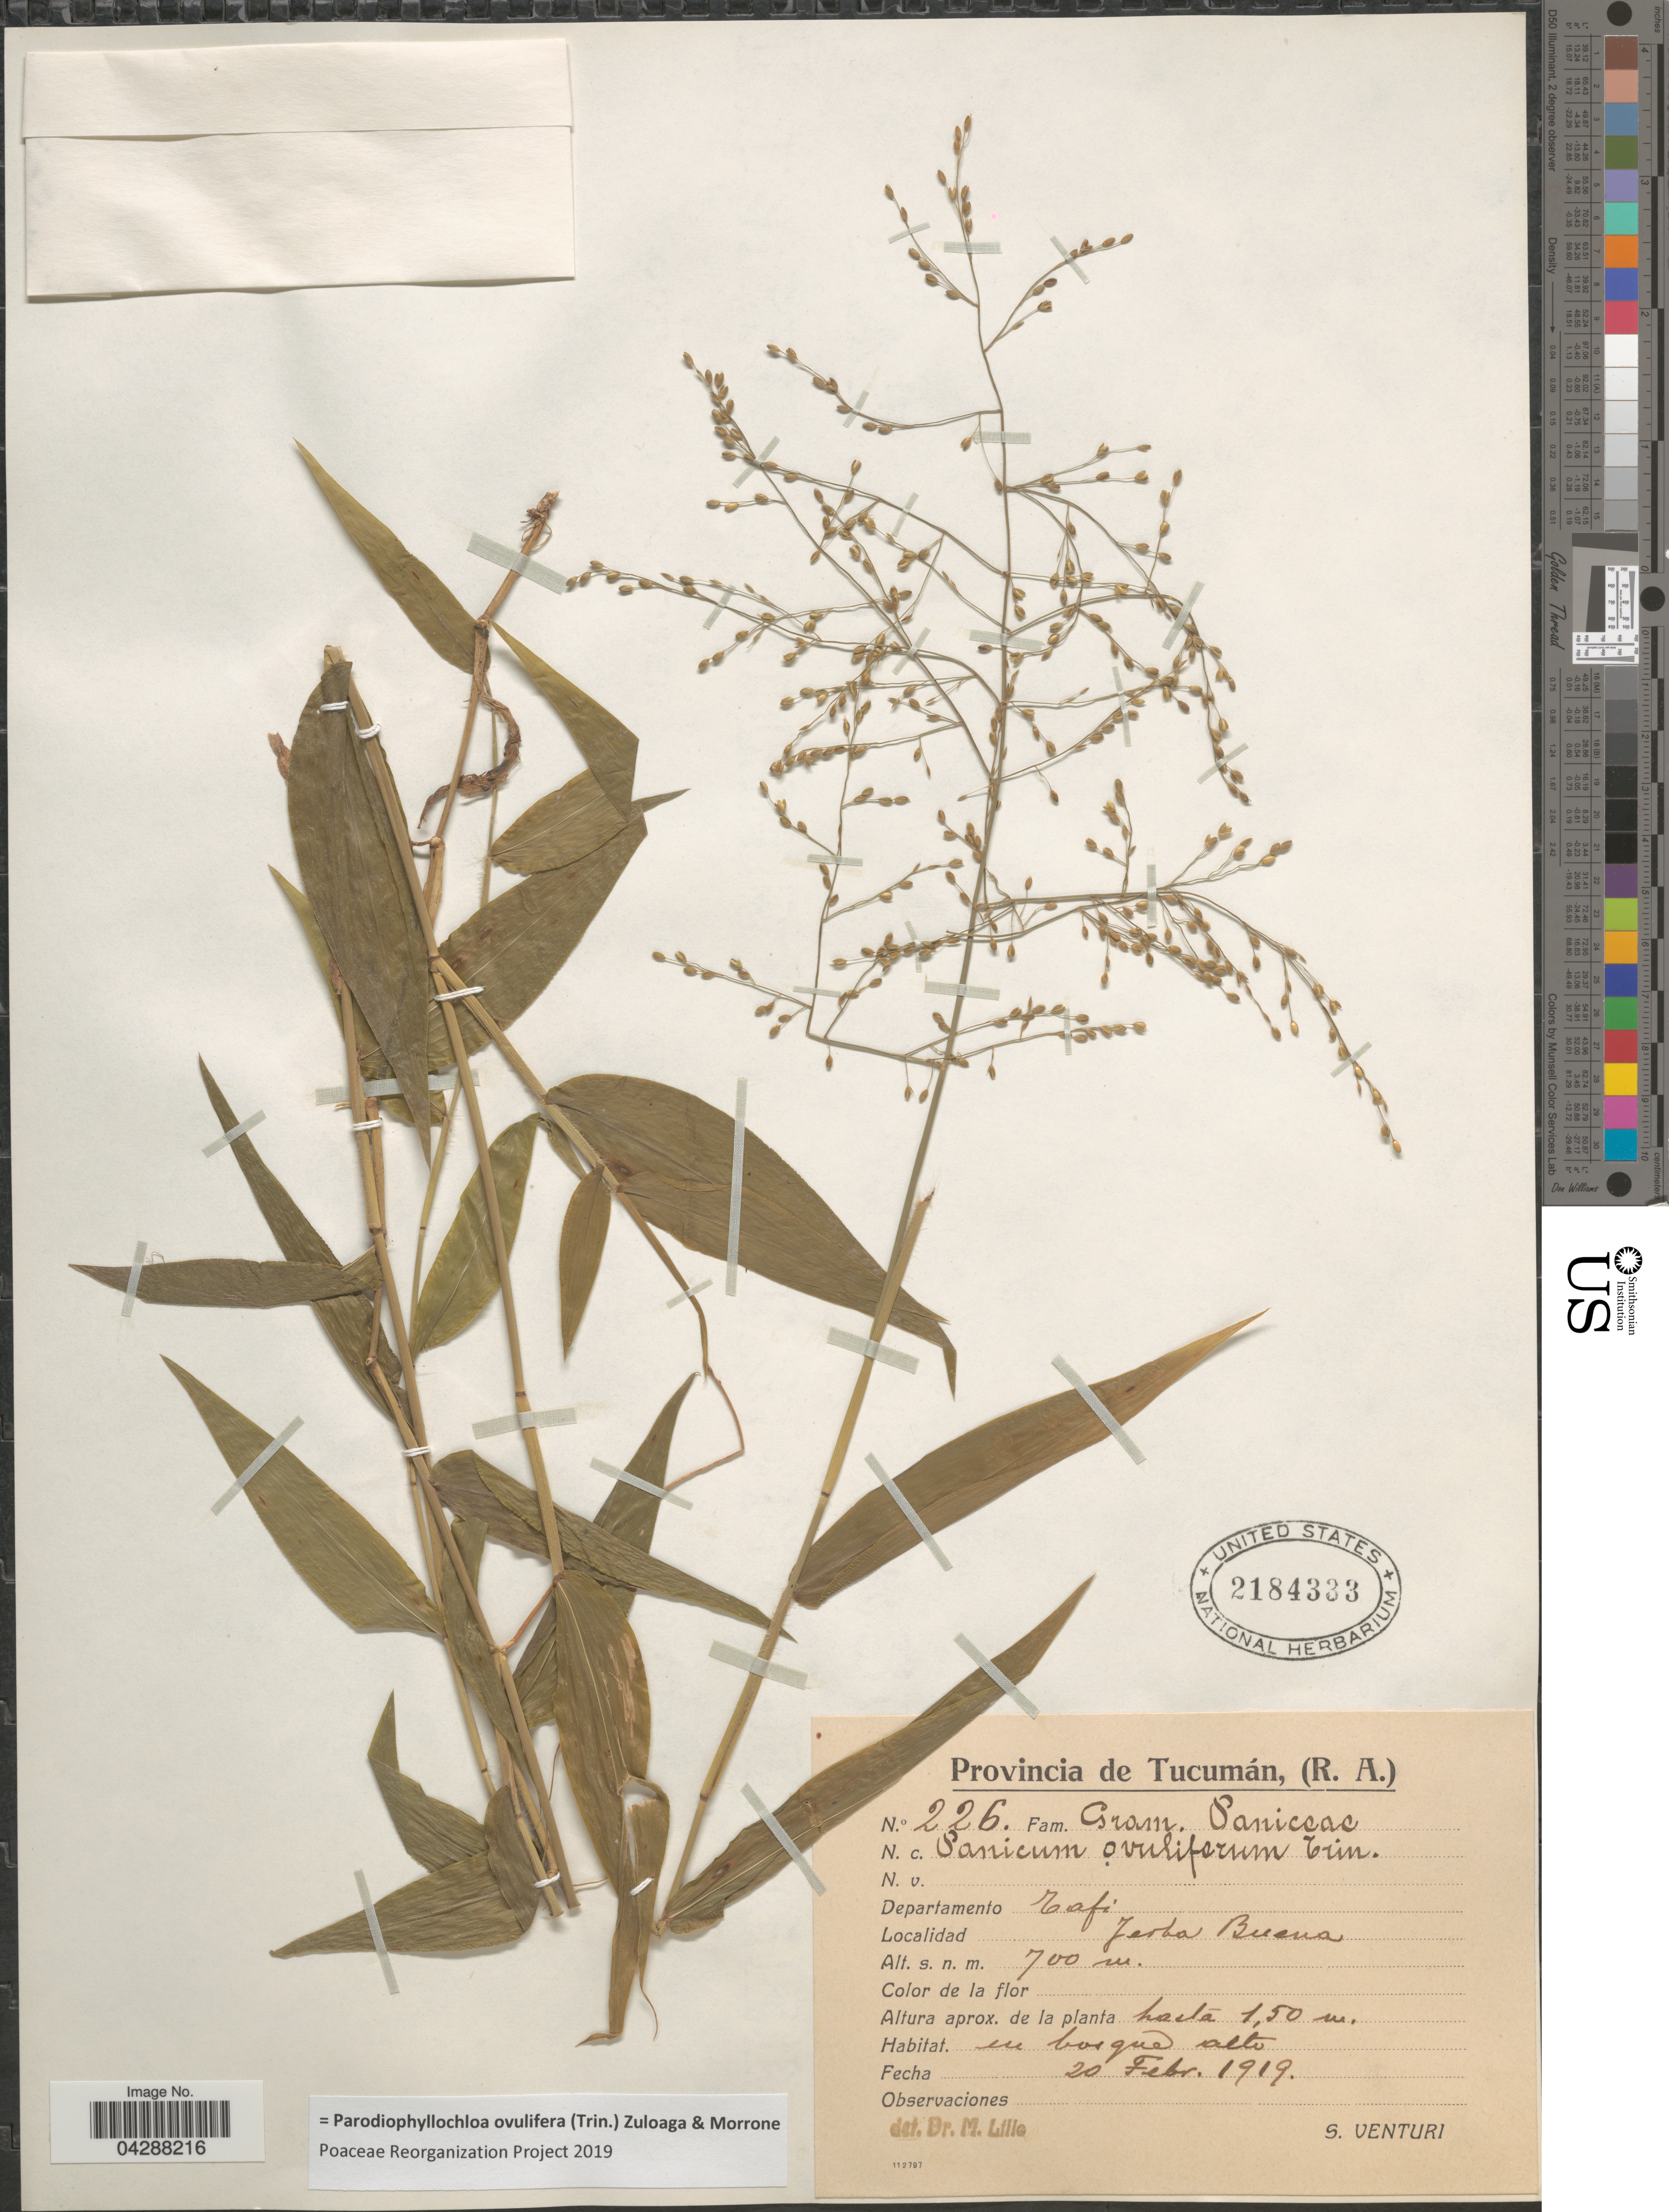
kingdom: Plantae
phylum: Tracheophyta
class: Liliopsida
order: Poales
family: Poaceae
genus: Parodiophyllochloa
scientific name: Parodiophyllochloa ovulifera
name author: (Trin.) Zuloaga & Morrone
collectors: S. Venturi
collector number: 226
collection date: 1919-02-20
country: Argentina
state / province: Tucuman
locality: Departamento Tafi. Jerba Buena.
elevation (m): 700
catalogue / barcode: US 2184333